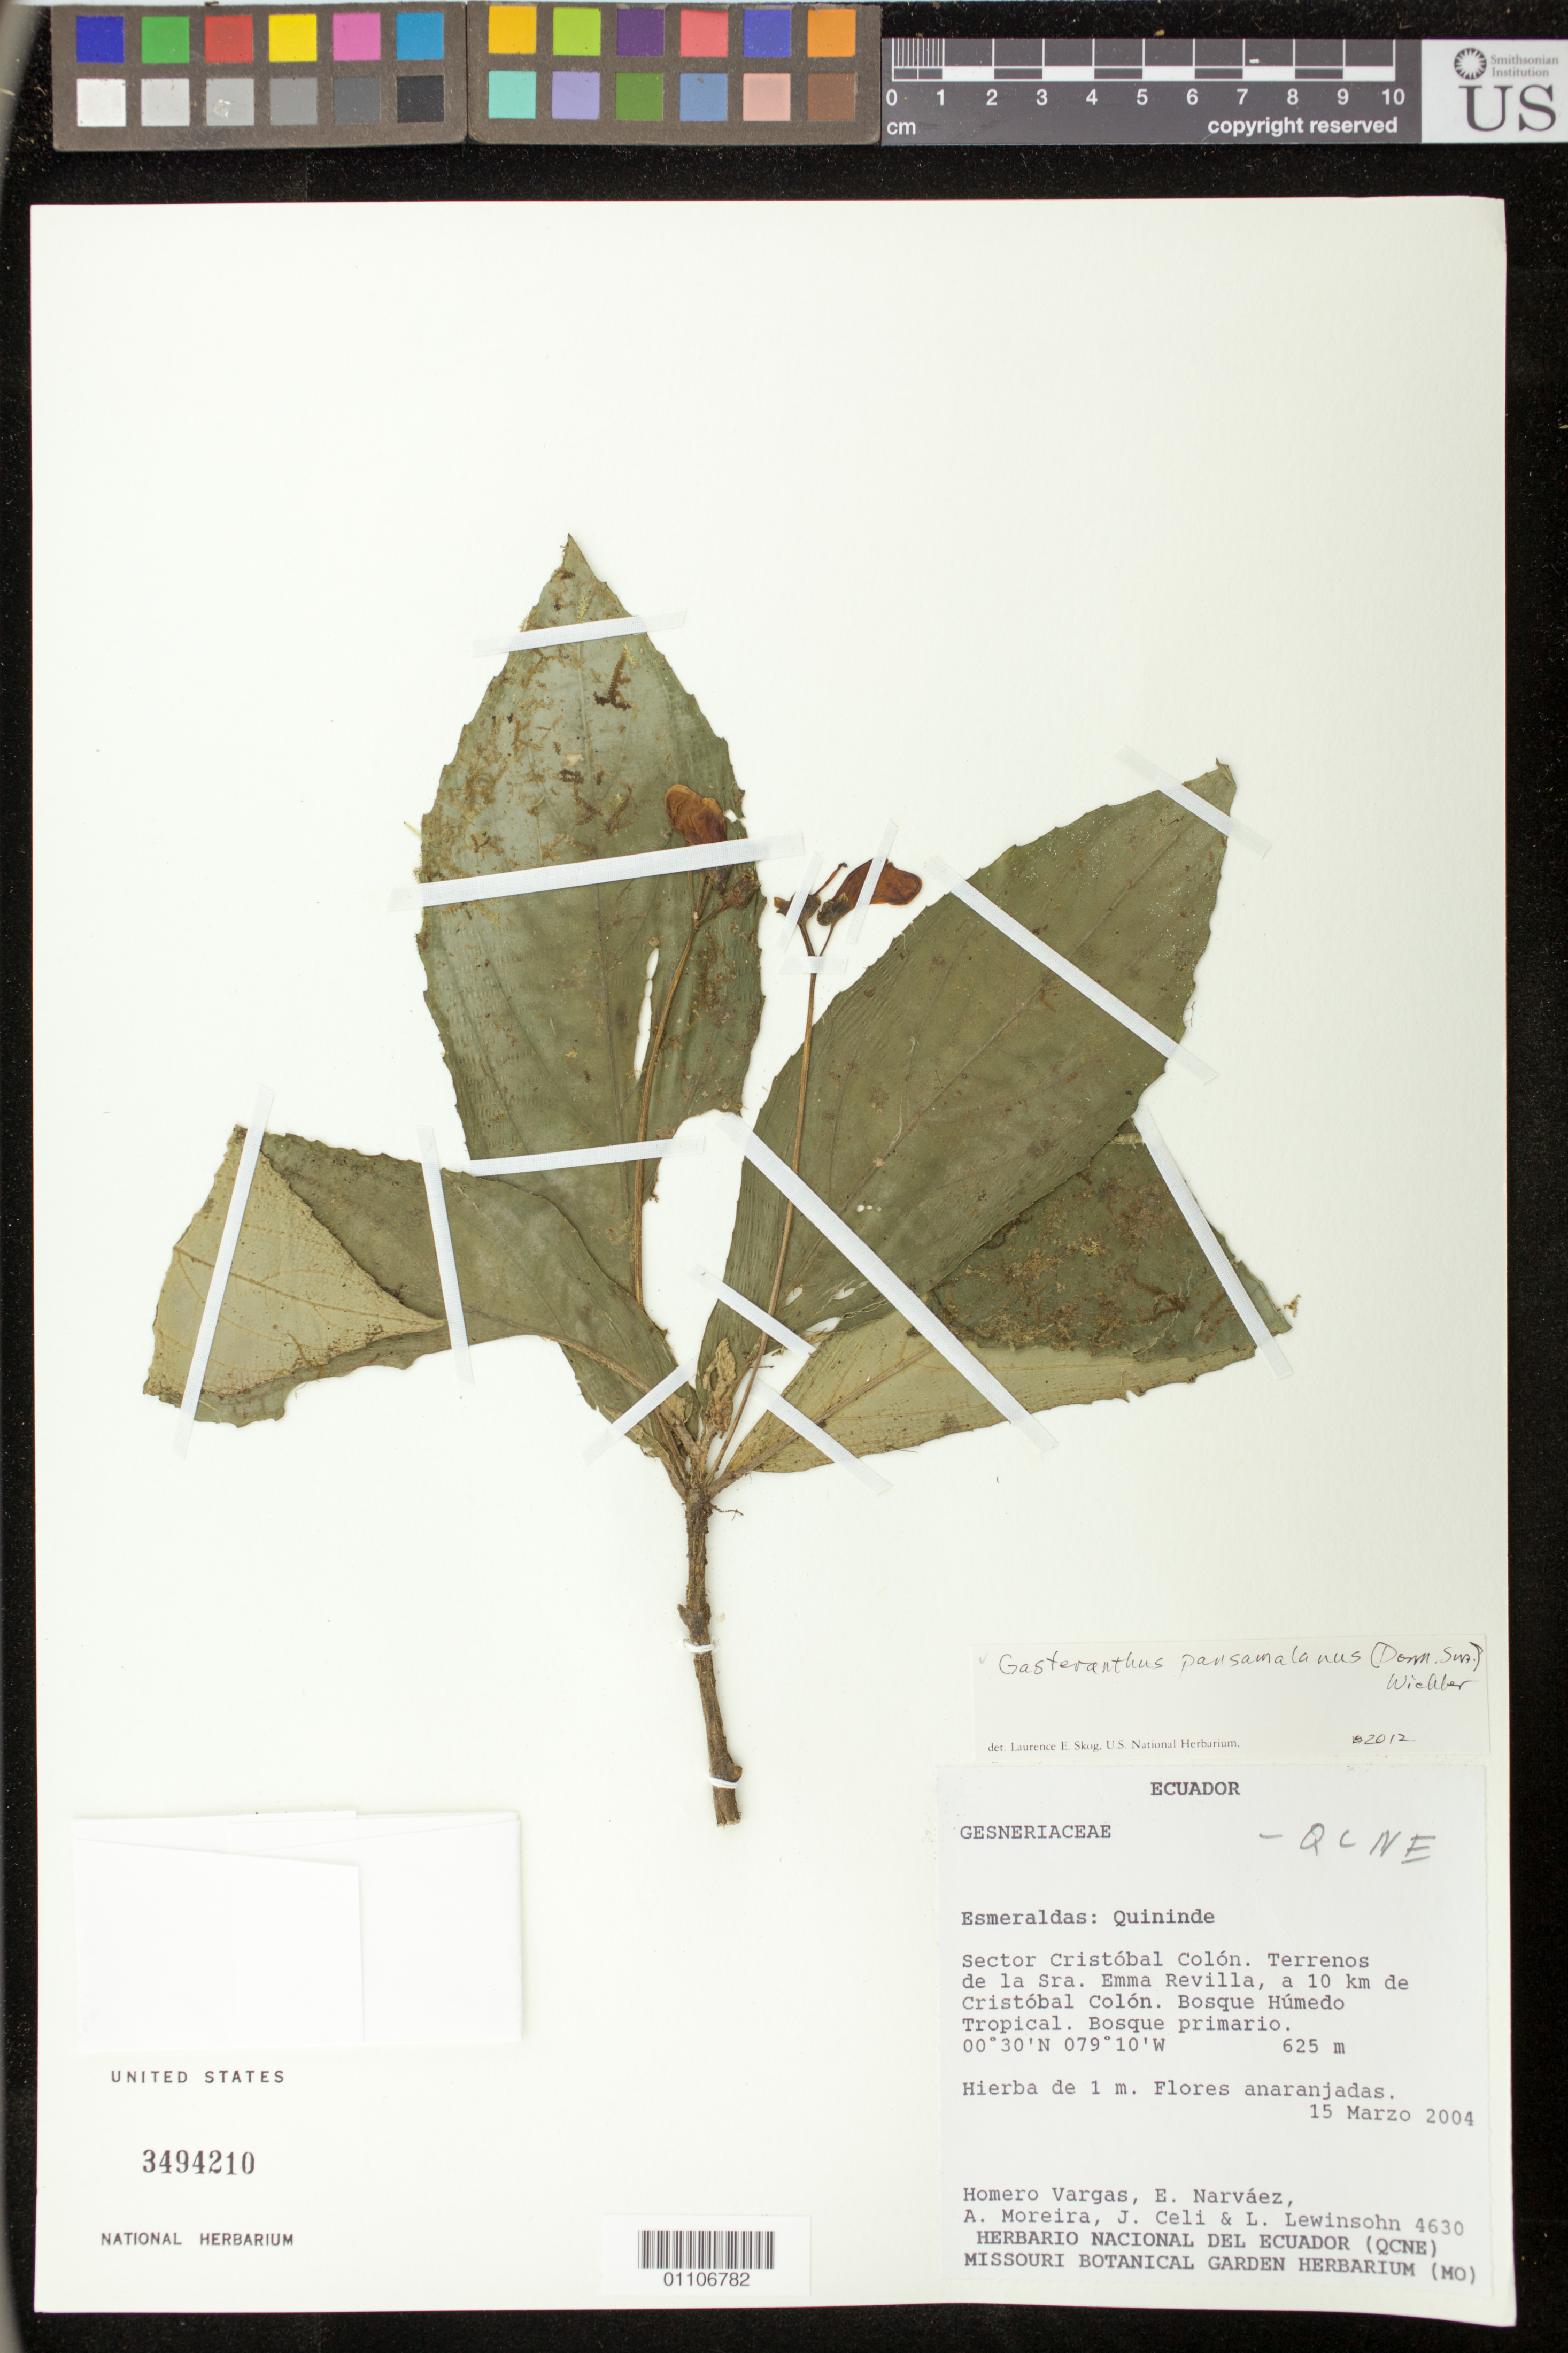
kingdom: Plantae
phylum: Tracheophyta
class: Magnoliopsida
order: Lamiales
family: Gesneriaceae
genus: Gasteranthus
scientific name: Gasteranthus pansamalanus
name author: (Donn. Sm.) Wiehler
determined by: Skog, Laurence E.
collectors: H. Vargas, E. Narváez, A. Moreira, J. Celi & L. Lewinsohn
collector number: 4630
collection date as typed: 15 Mar 2004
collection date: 2004-03-15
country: Ecuador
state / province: Esmeraldas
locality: Quininde: Sector Cristobal Colon. Terrenos de la Sra. Emma Revilla, a 10 km de Cristobal Colon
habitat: Bosque primario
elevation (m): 625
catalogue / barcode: US 3494210